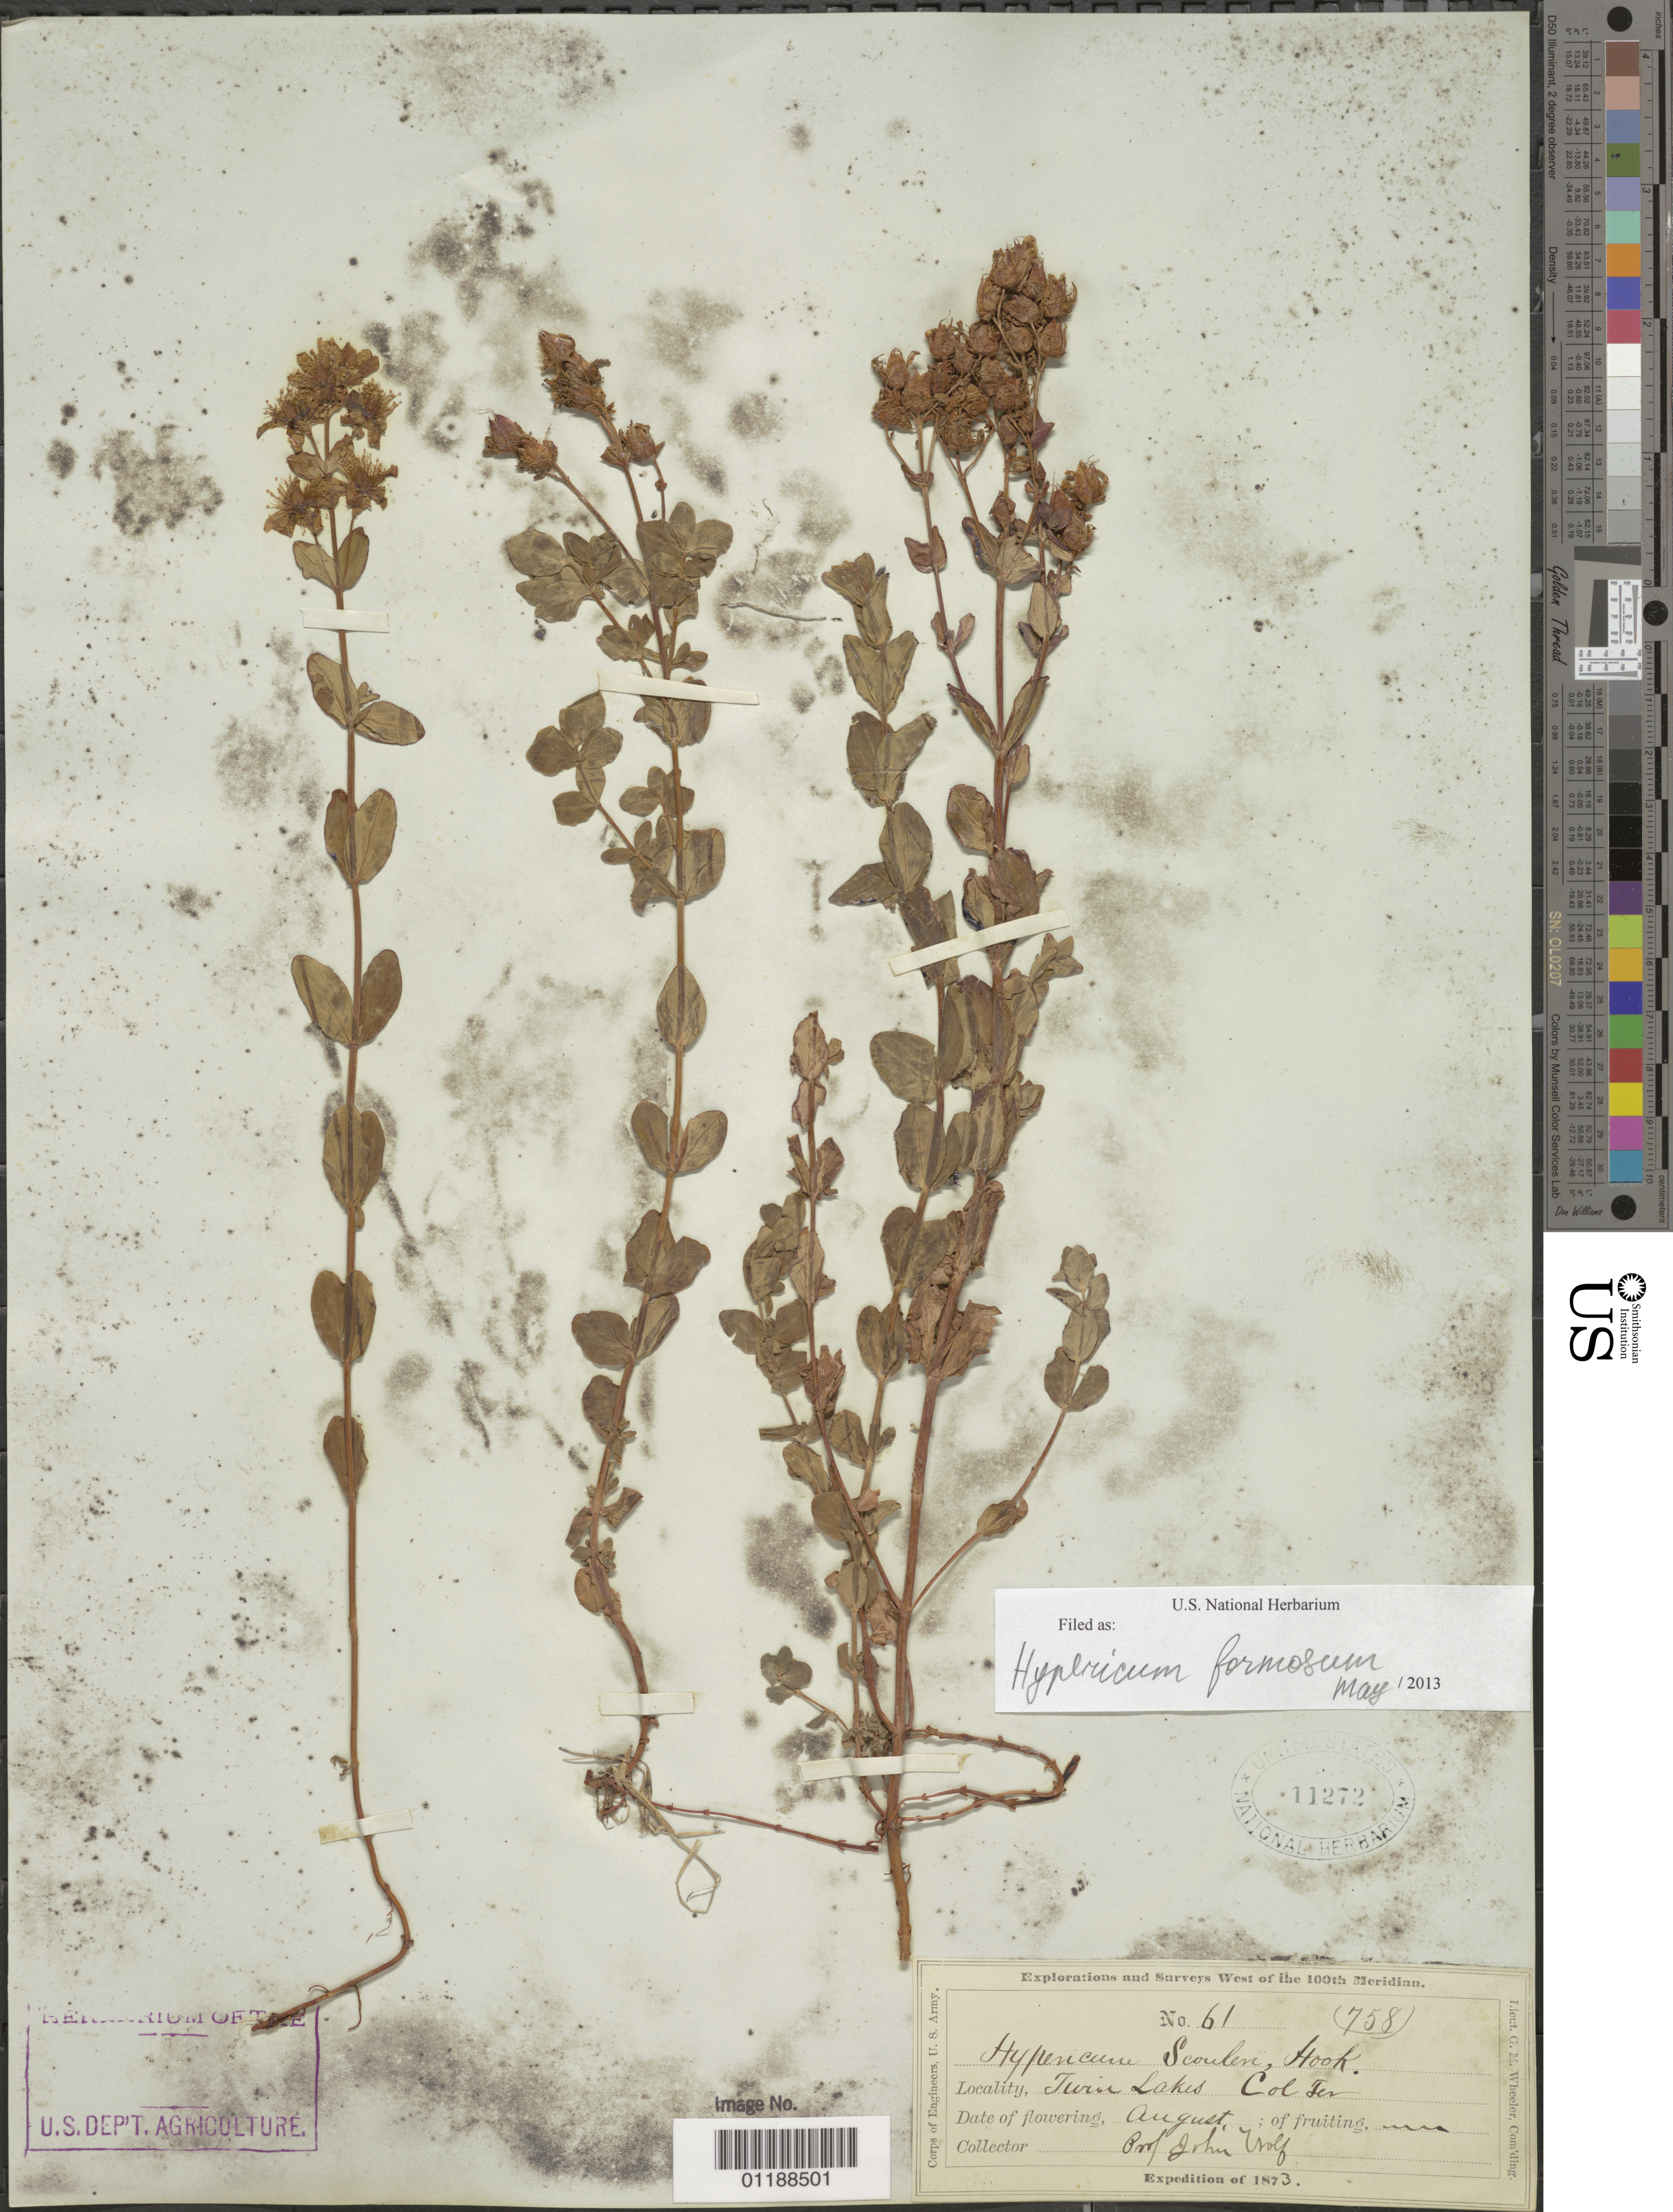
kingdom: Plantae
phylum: Tracheophyta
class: Magnoliopsida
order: Malpighiales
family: Hypericaceae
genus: Hypericum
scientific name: Hypericum formosum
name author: Kunth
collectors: J. Wolf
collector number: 61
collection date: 1873-08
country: United States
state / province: Colorado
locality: Twin Lakes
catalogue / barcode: US 11272